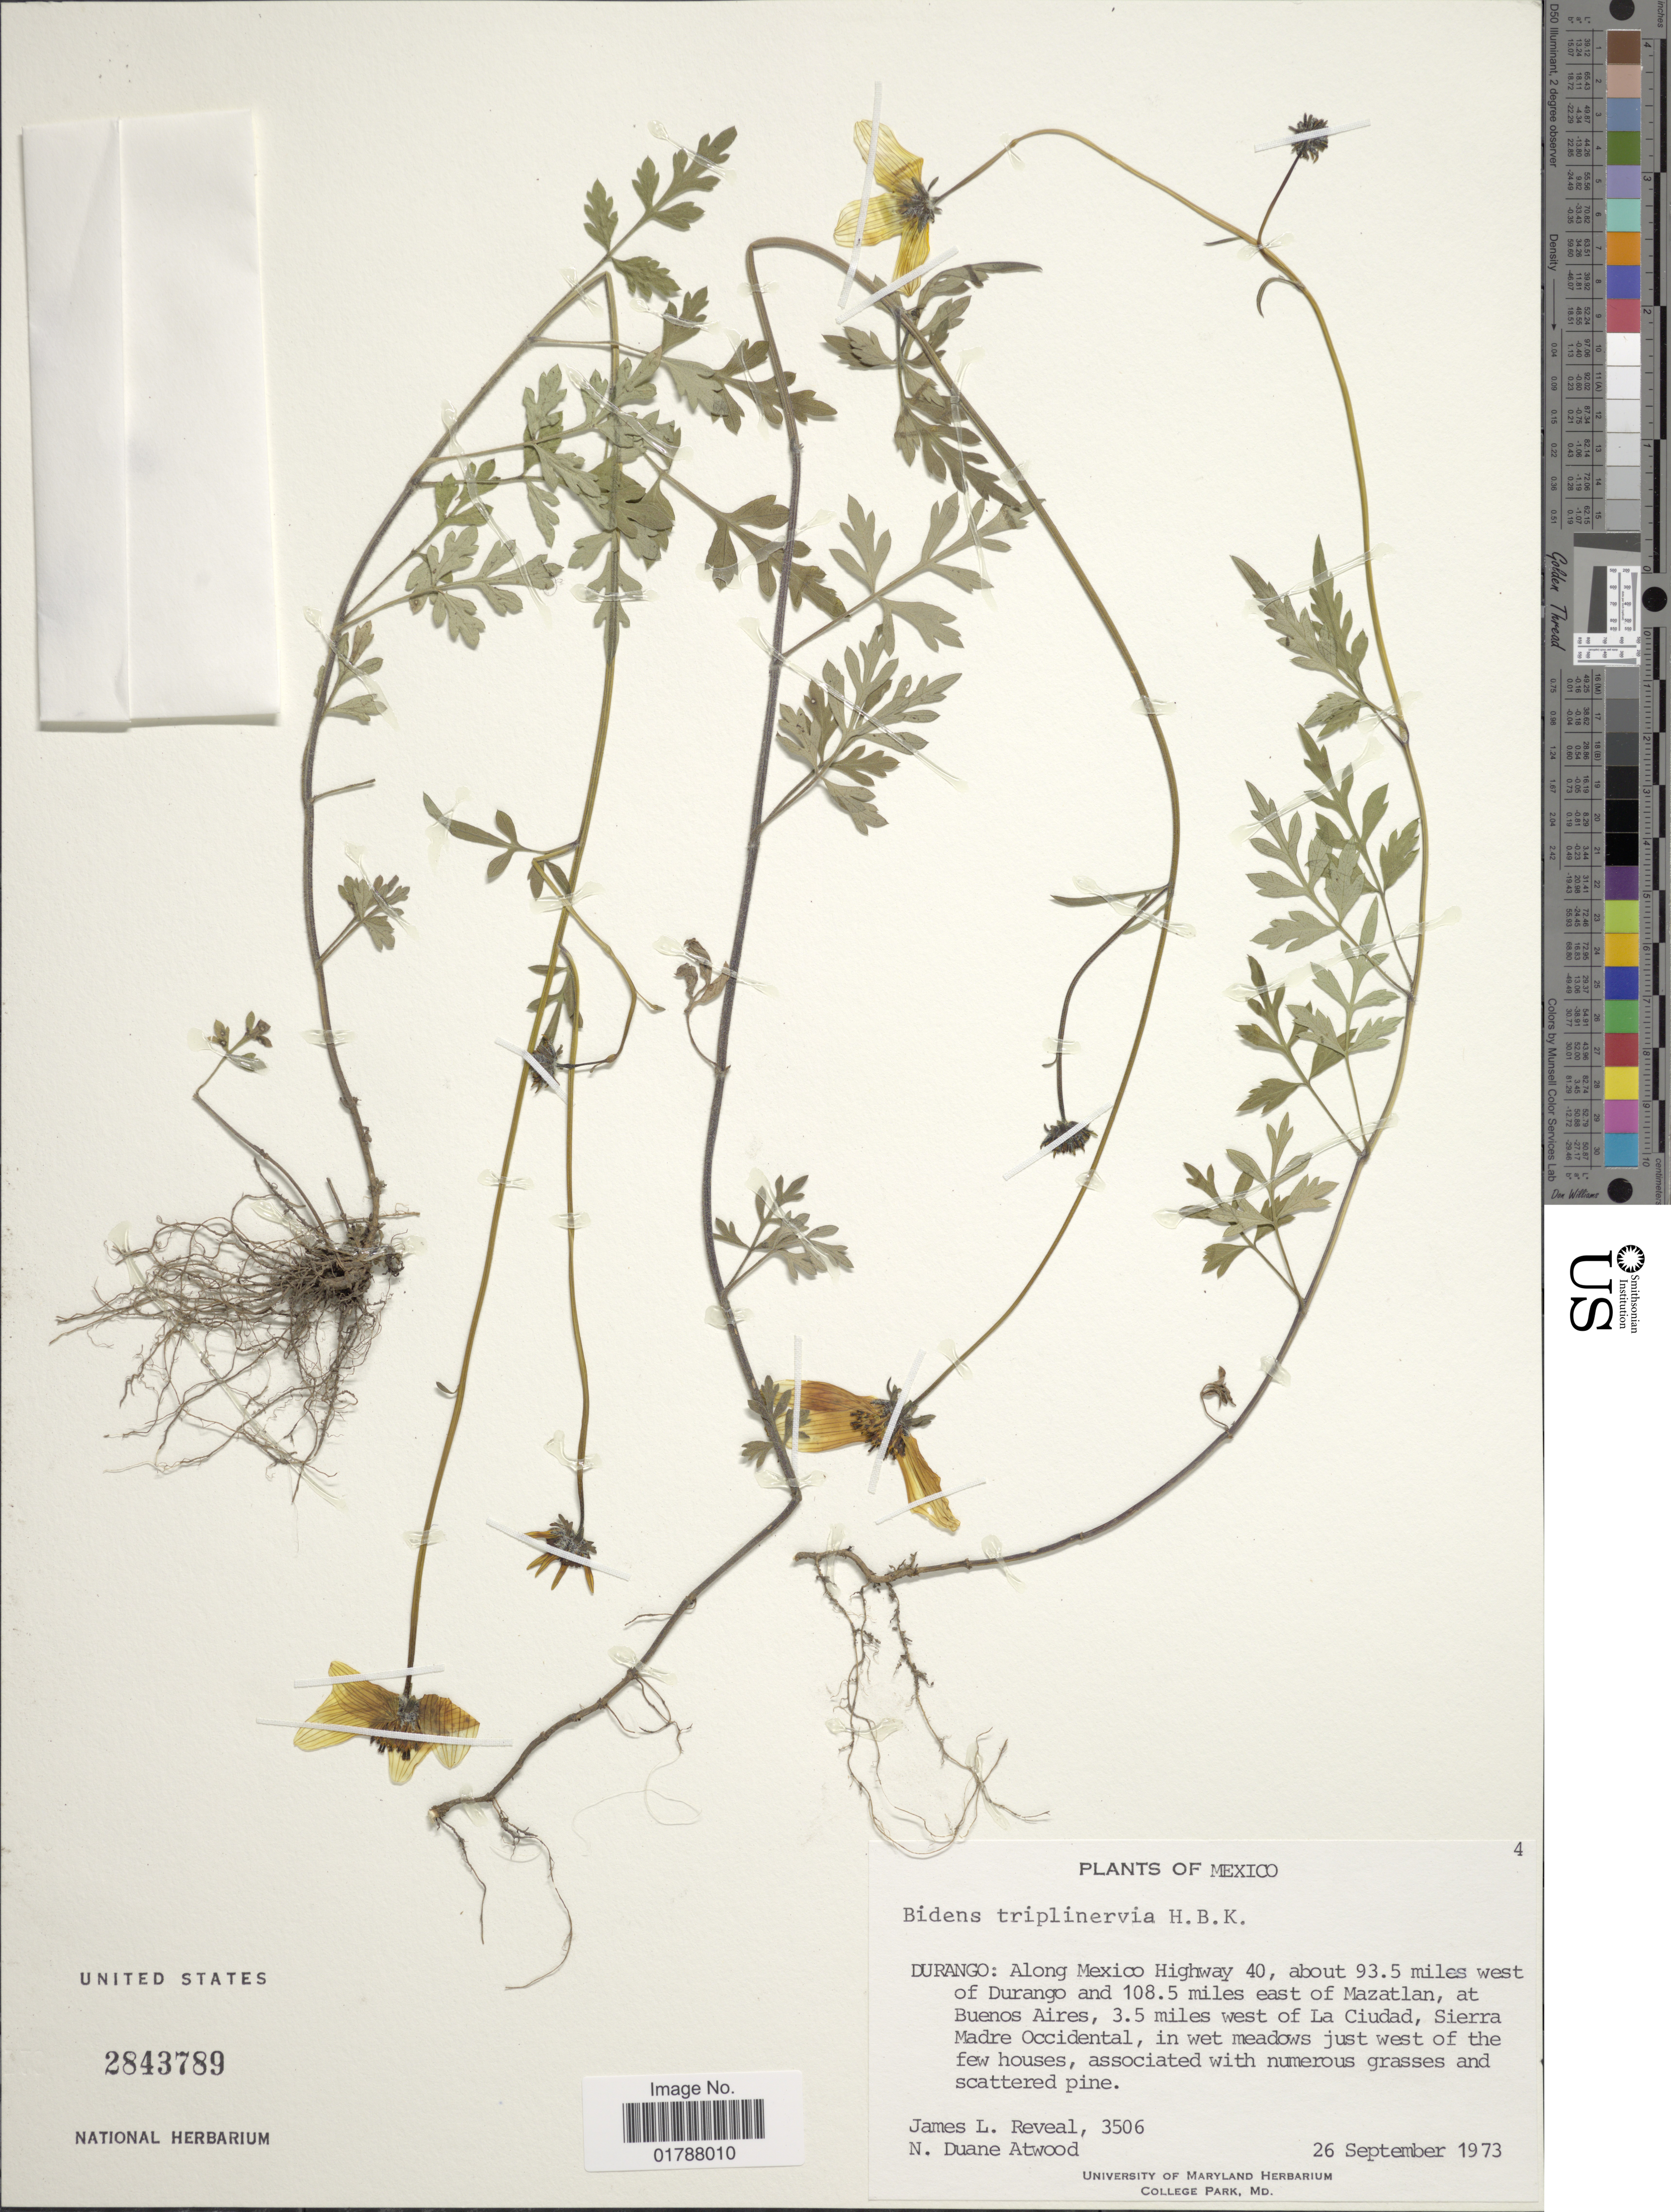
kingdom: Plantae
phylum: Tracheophyta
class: Magnoliopsida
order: Asterales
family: Asteraceae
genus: Bidens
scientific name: Bidens triplinervia var. eurymera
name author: Sherff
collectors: J. L. Reveal & N. Atwood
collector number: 3506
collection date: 1973-09-26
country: Mexico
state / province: Durango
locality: Durango: Along Mexico Highway 40, about 93.5 miles west of Durango and 108.5 miles east of Mazatlan, at Buenos Aires, 3.5 miles west of La Ciudad, Sierra Madre Occidental, in wet meadow just west of the few houses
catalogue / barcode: US 2843789